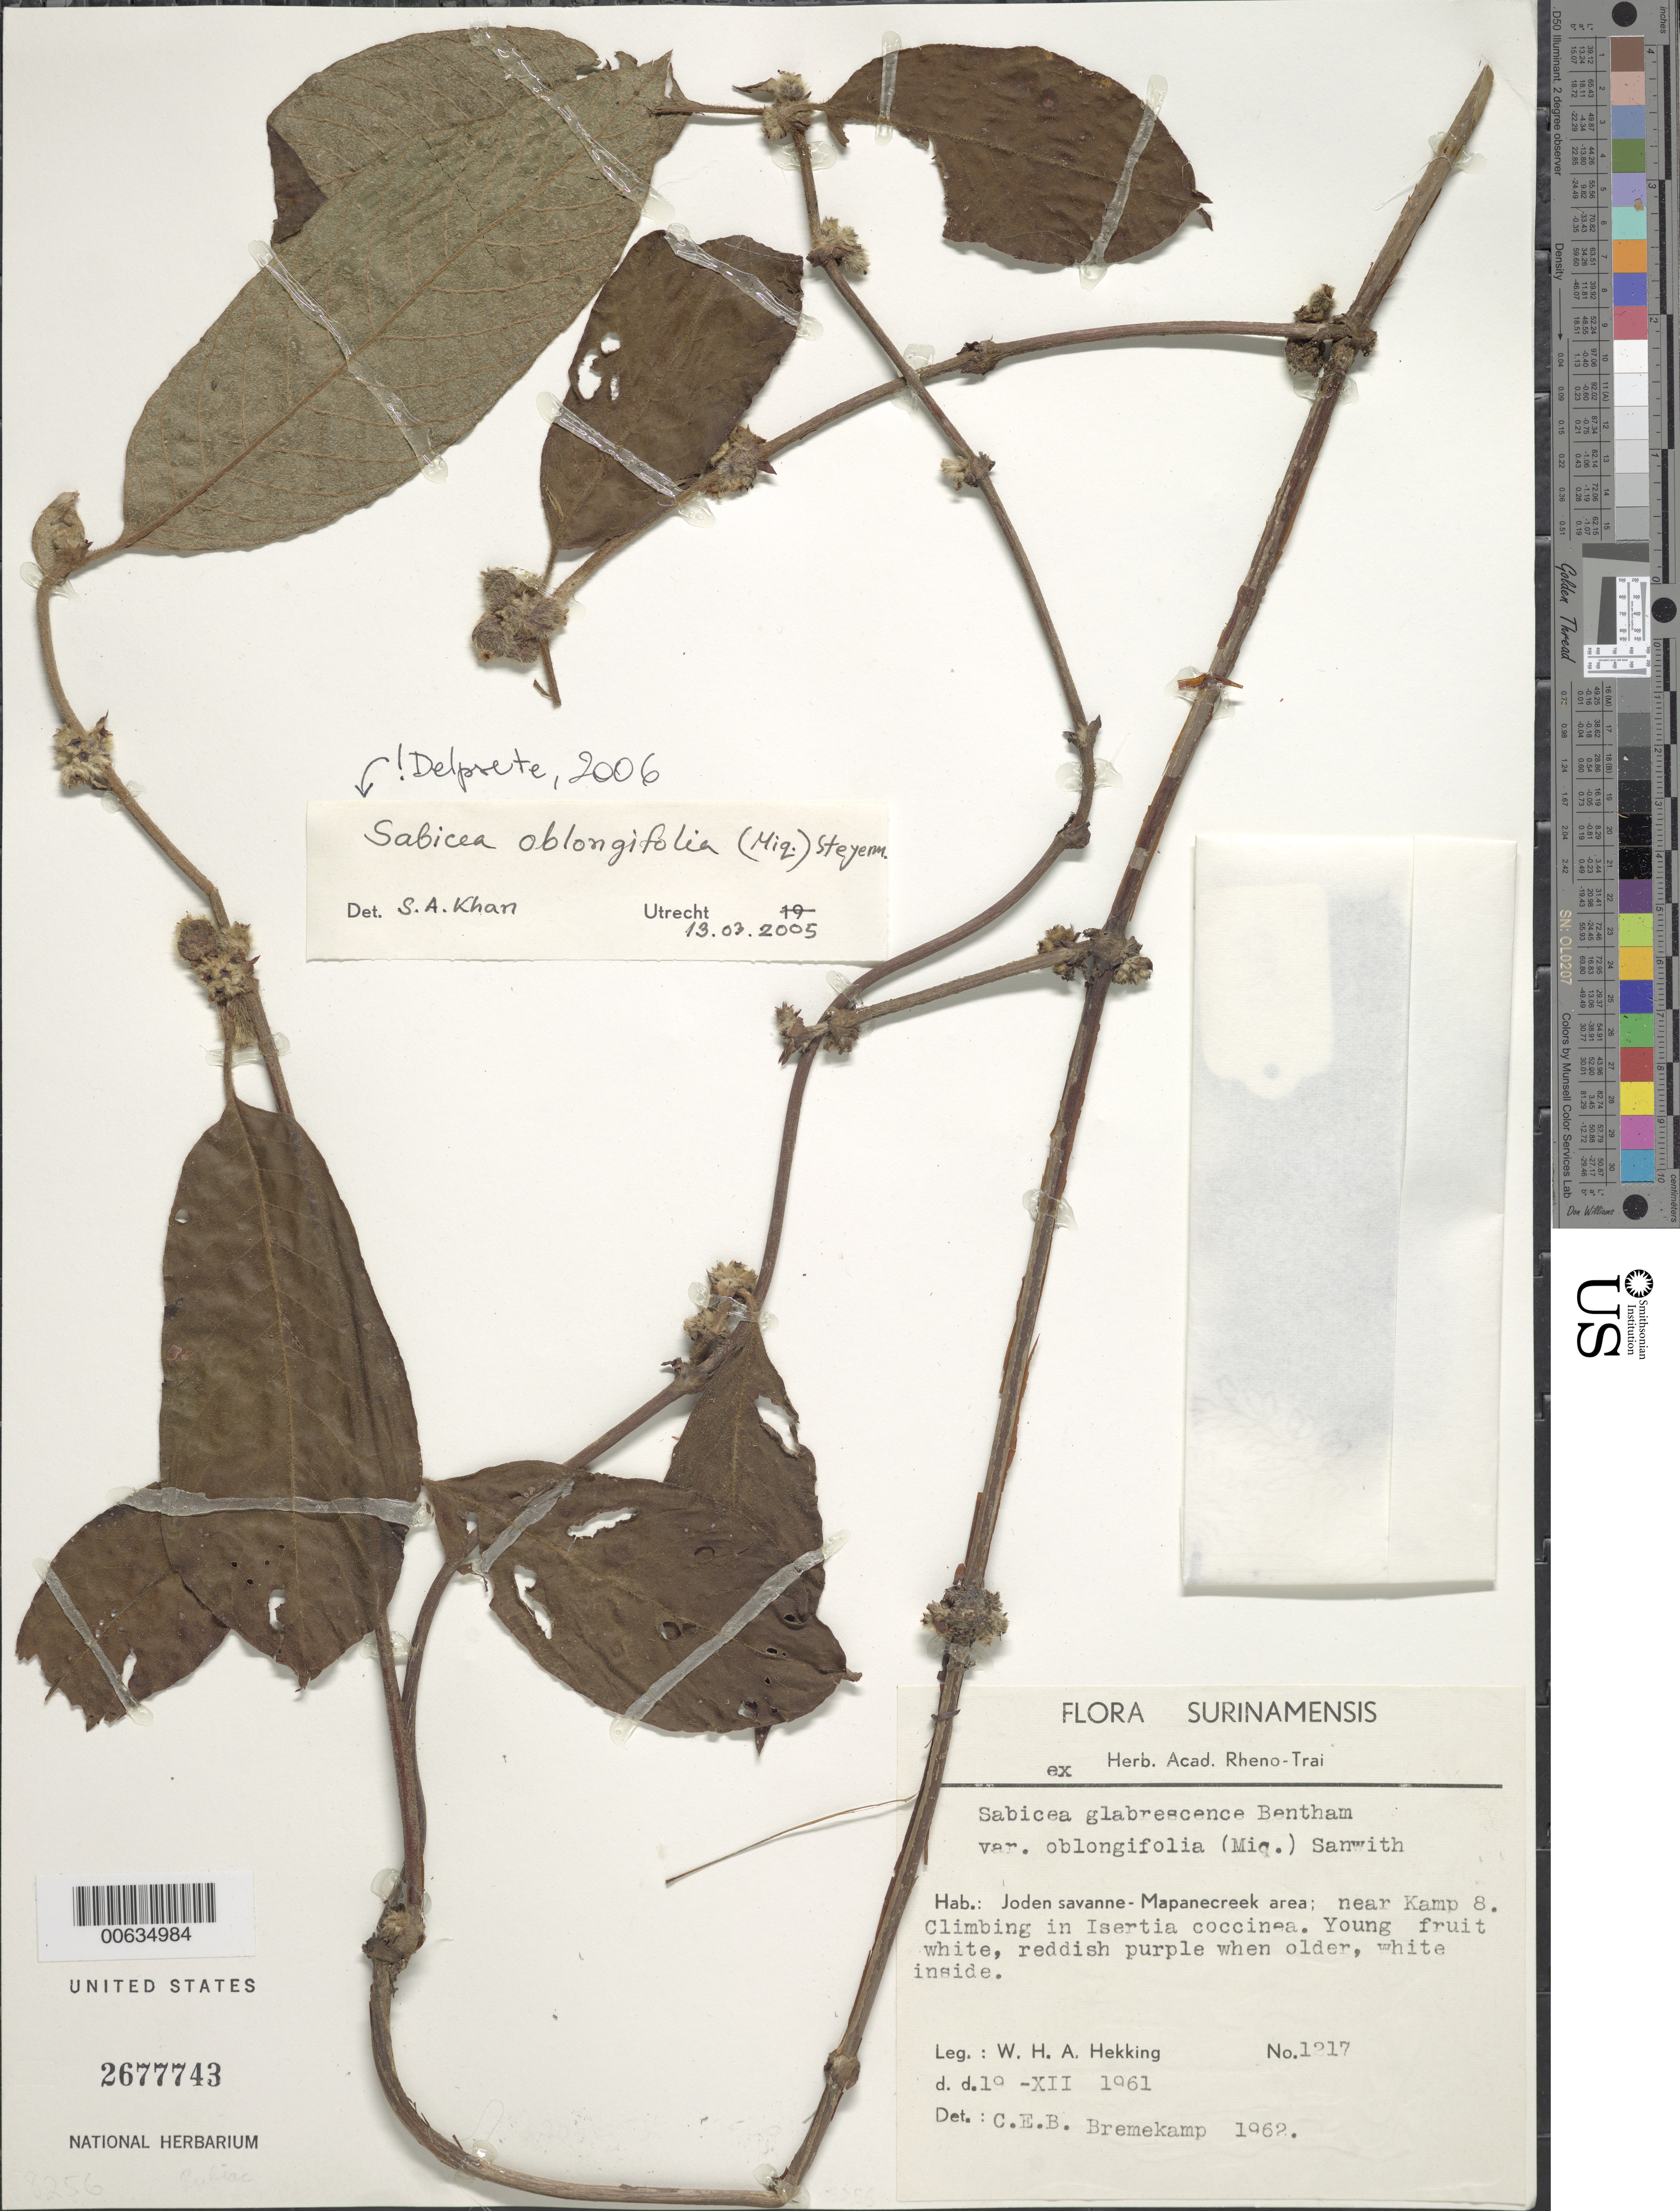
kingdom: Plantae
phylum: Tracheophyta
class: Magnoliopsida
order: Gentianales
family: Rubiaceae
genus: Sabicea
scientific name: Sabicea oblongifolia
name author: (Miq.) Steyerm.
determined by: Delprete, P. G., Herb. de Guyane Cay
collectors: W. H. A. Hekking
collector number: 1217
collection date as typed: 19-Dec-61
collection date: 1961-12-19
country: Suriname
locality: Jodensavanne-Mapane kreek area (Suriname R.), near Camp 8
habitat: Climbing in Isertia coccinea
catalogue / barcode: US 2677743